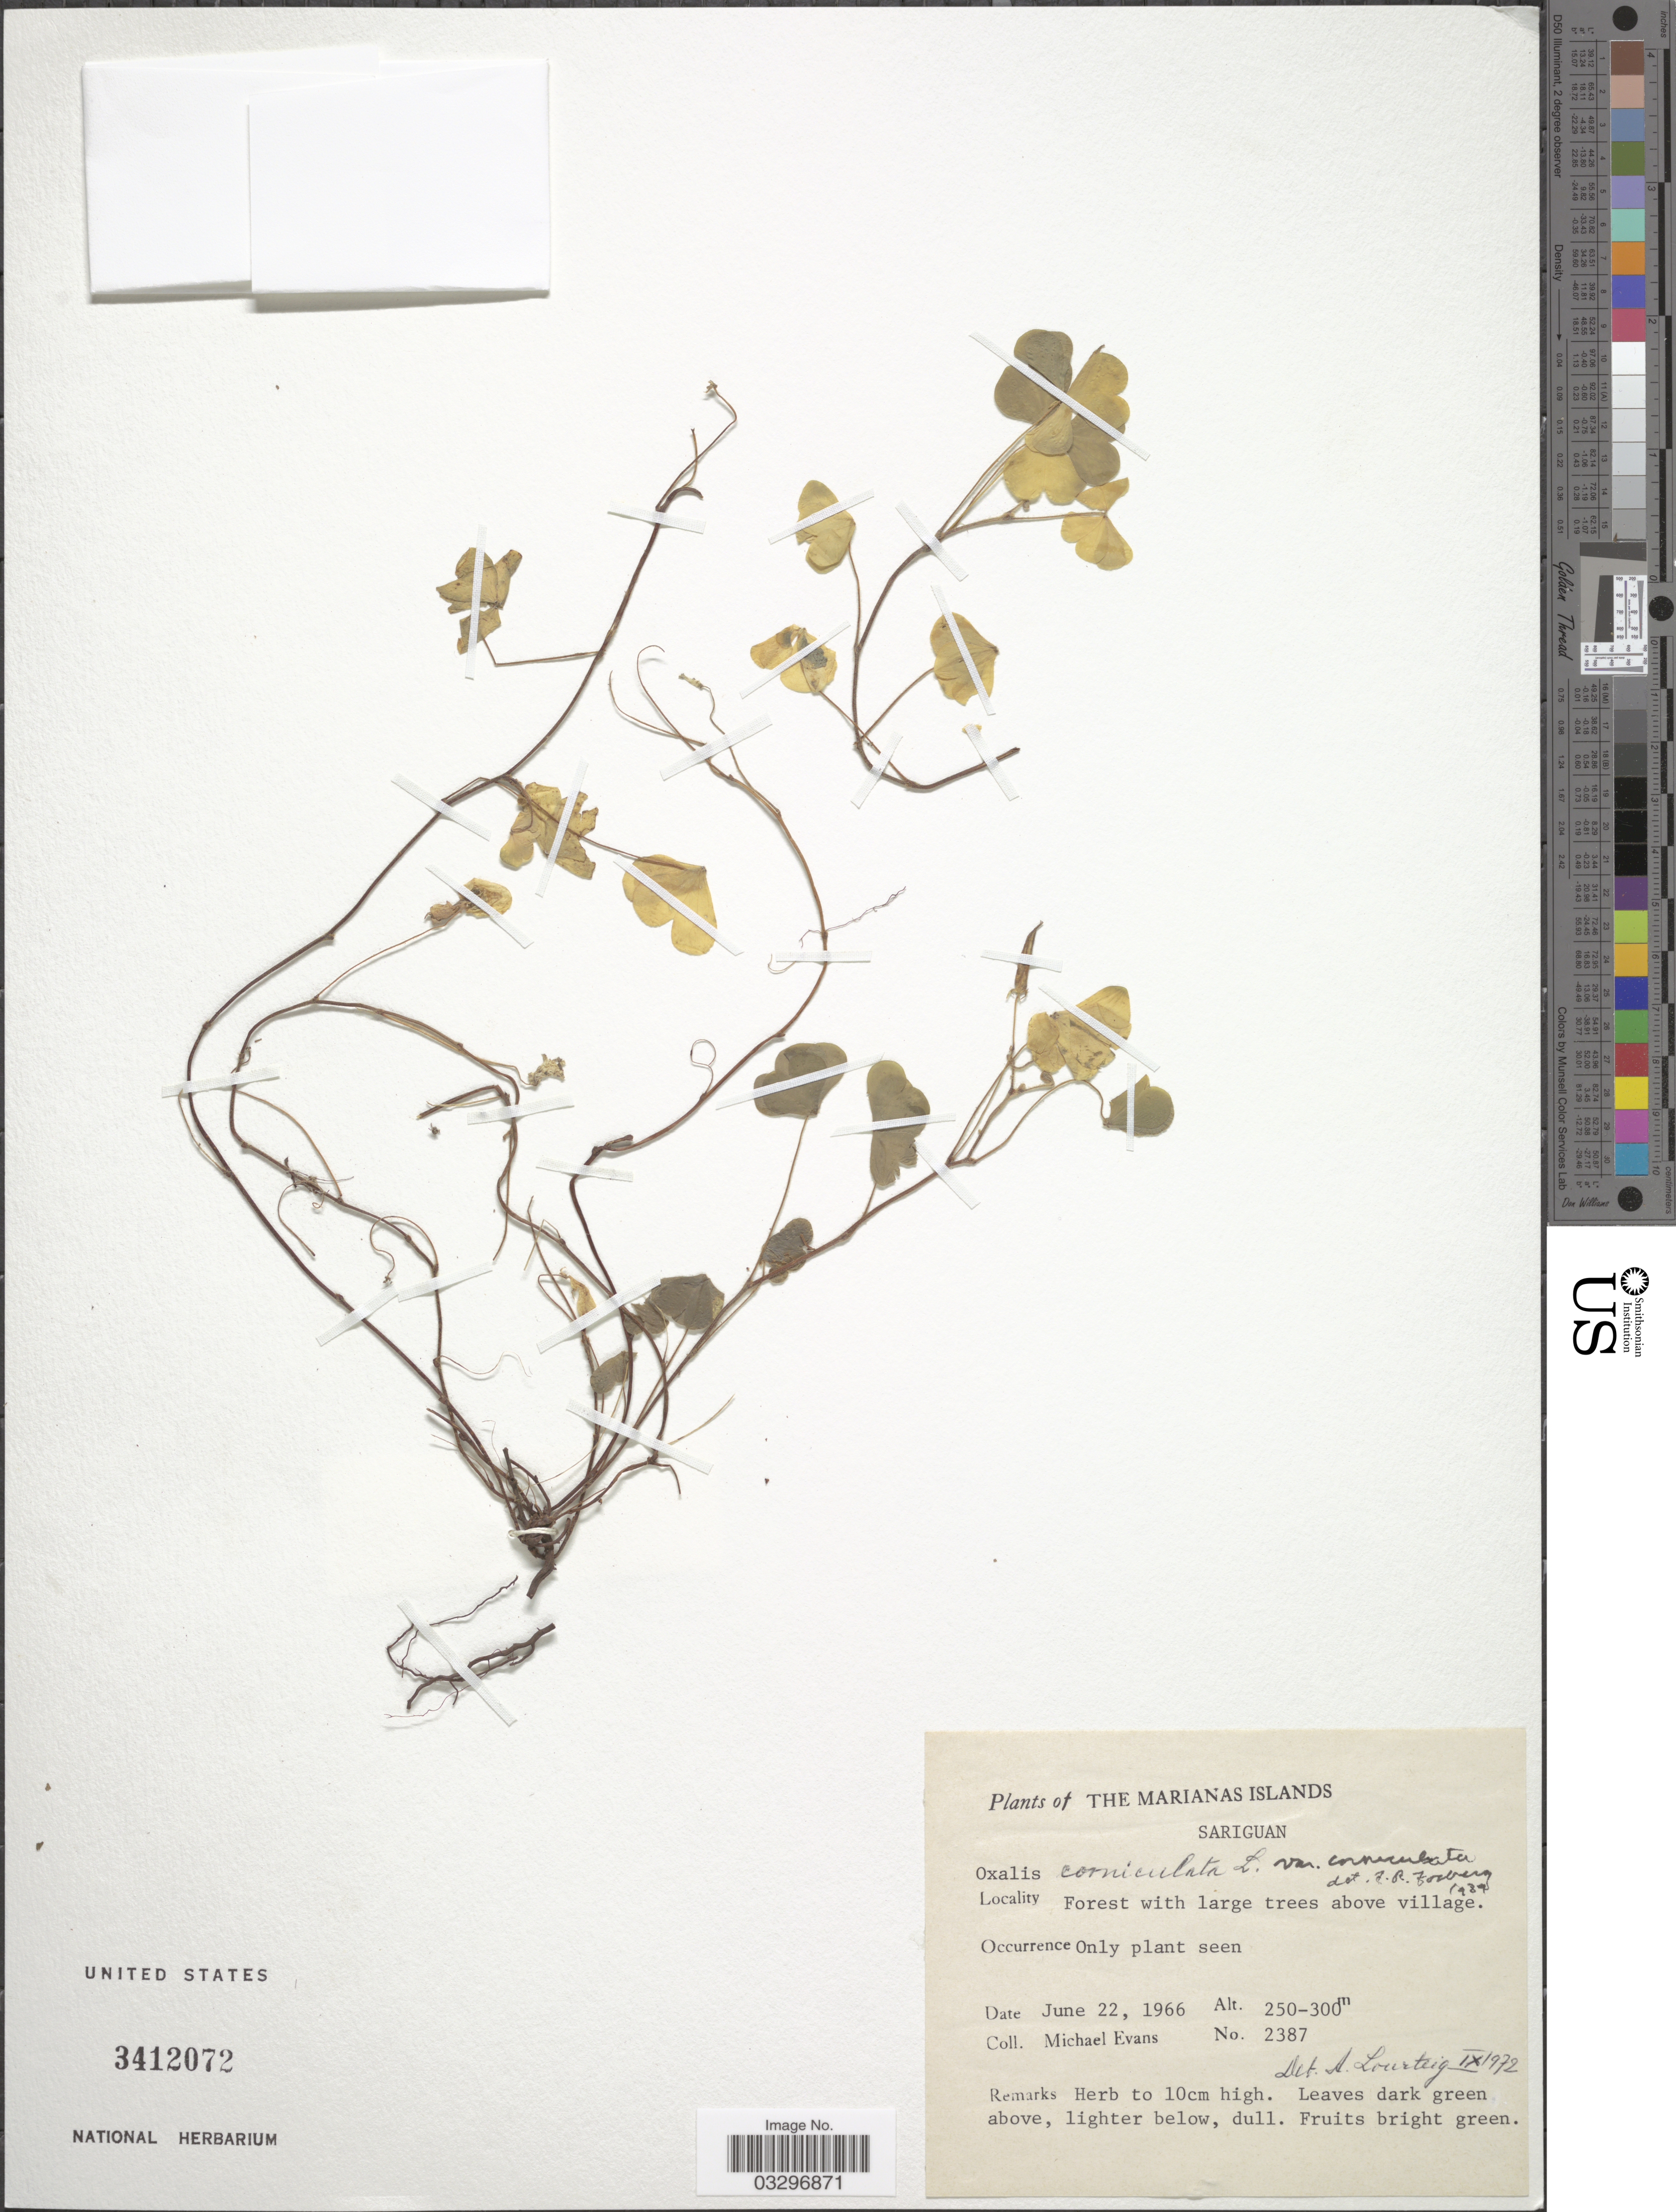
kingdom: Plantae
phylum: Tracheophyta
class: Magnoliopsida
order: Oxalidales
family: Oxalidaceae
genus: Oxalis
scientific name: Oxalis corniculata var. corniculata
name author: L.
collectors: M. Evans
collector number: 2387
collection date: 1966-06-22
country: Northern Mariana Islands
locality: Marianas Islands. Sariguan. Forest with large trees above village.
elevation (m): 250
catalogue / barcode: US 3412072